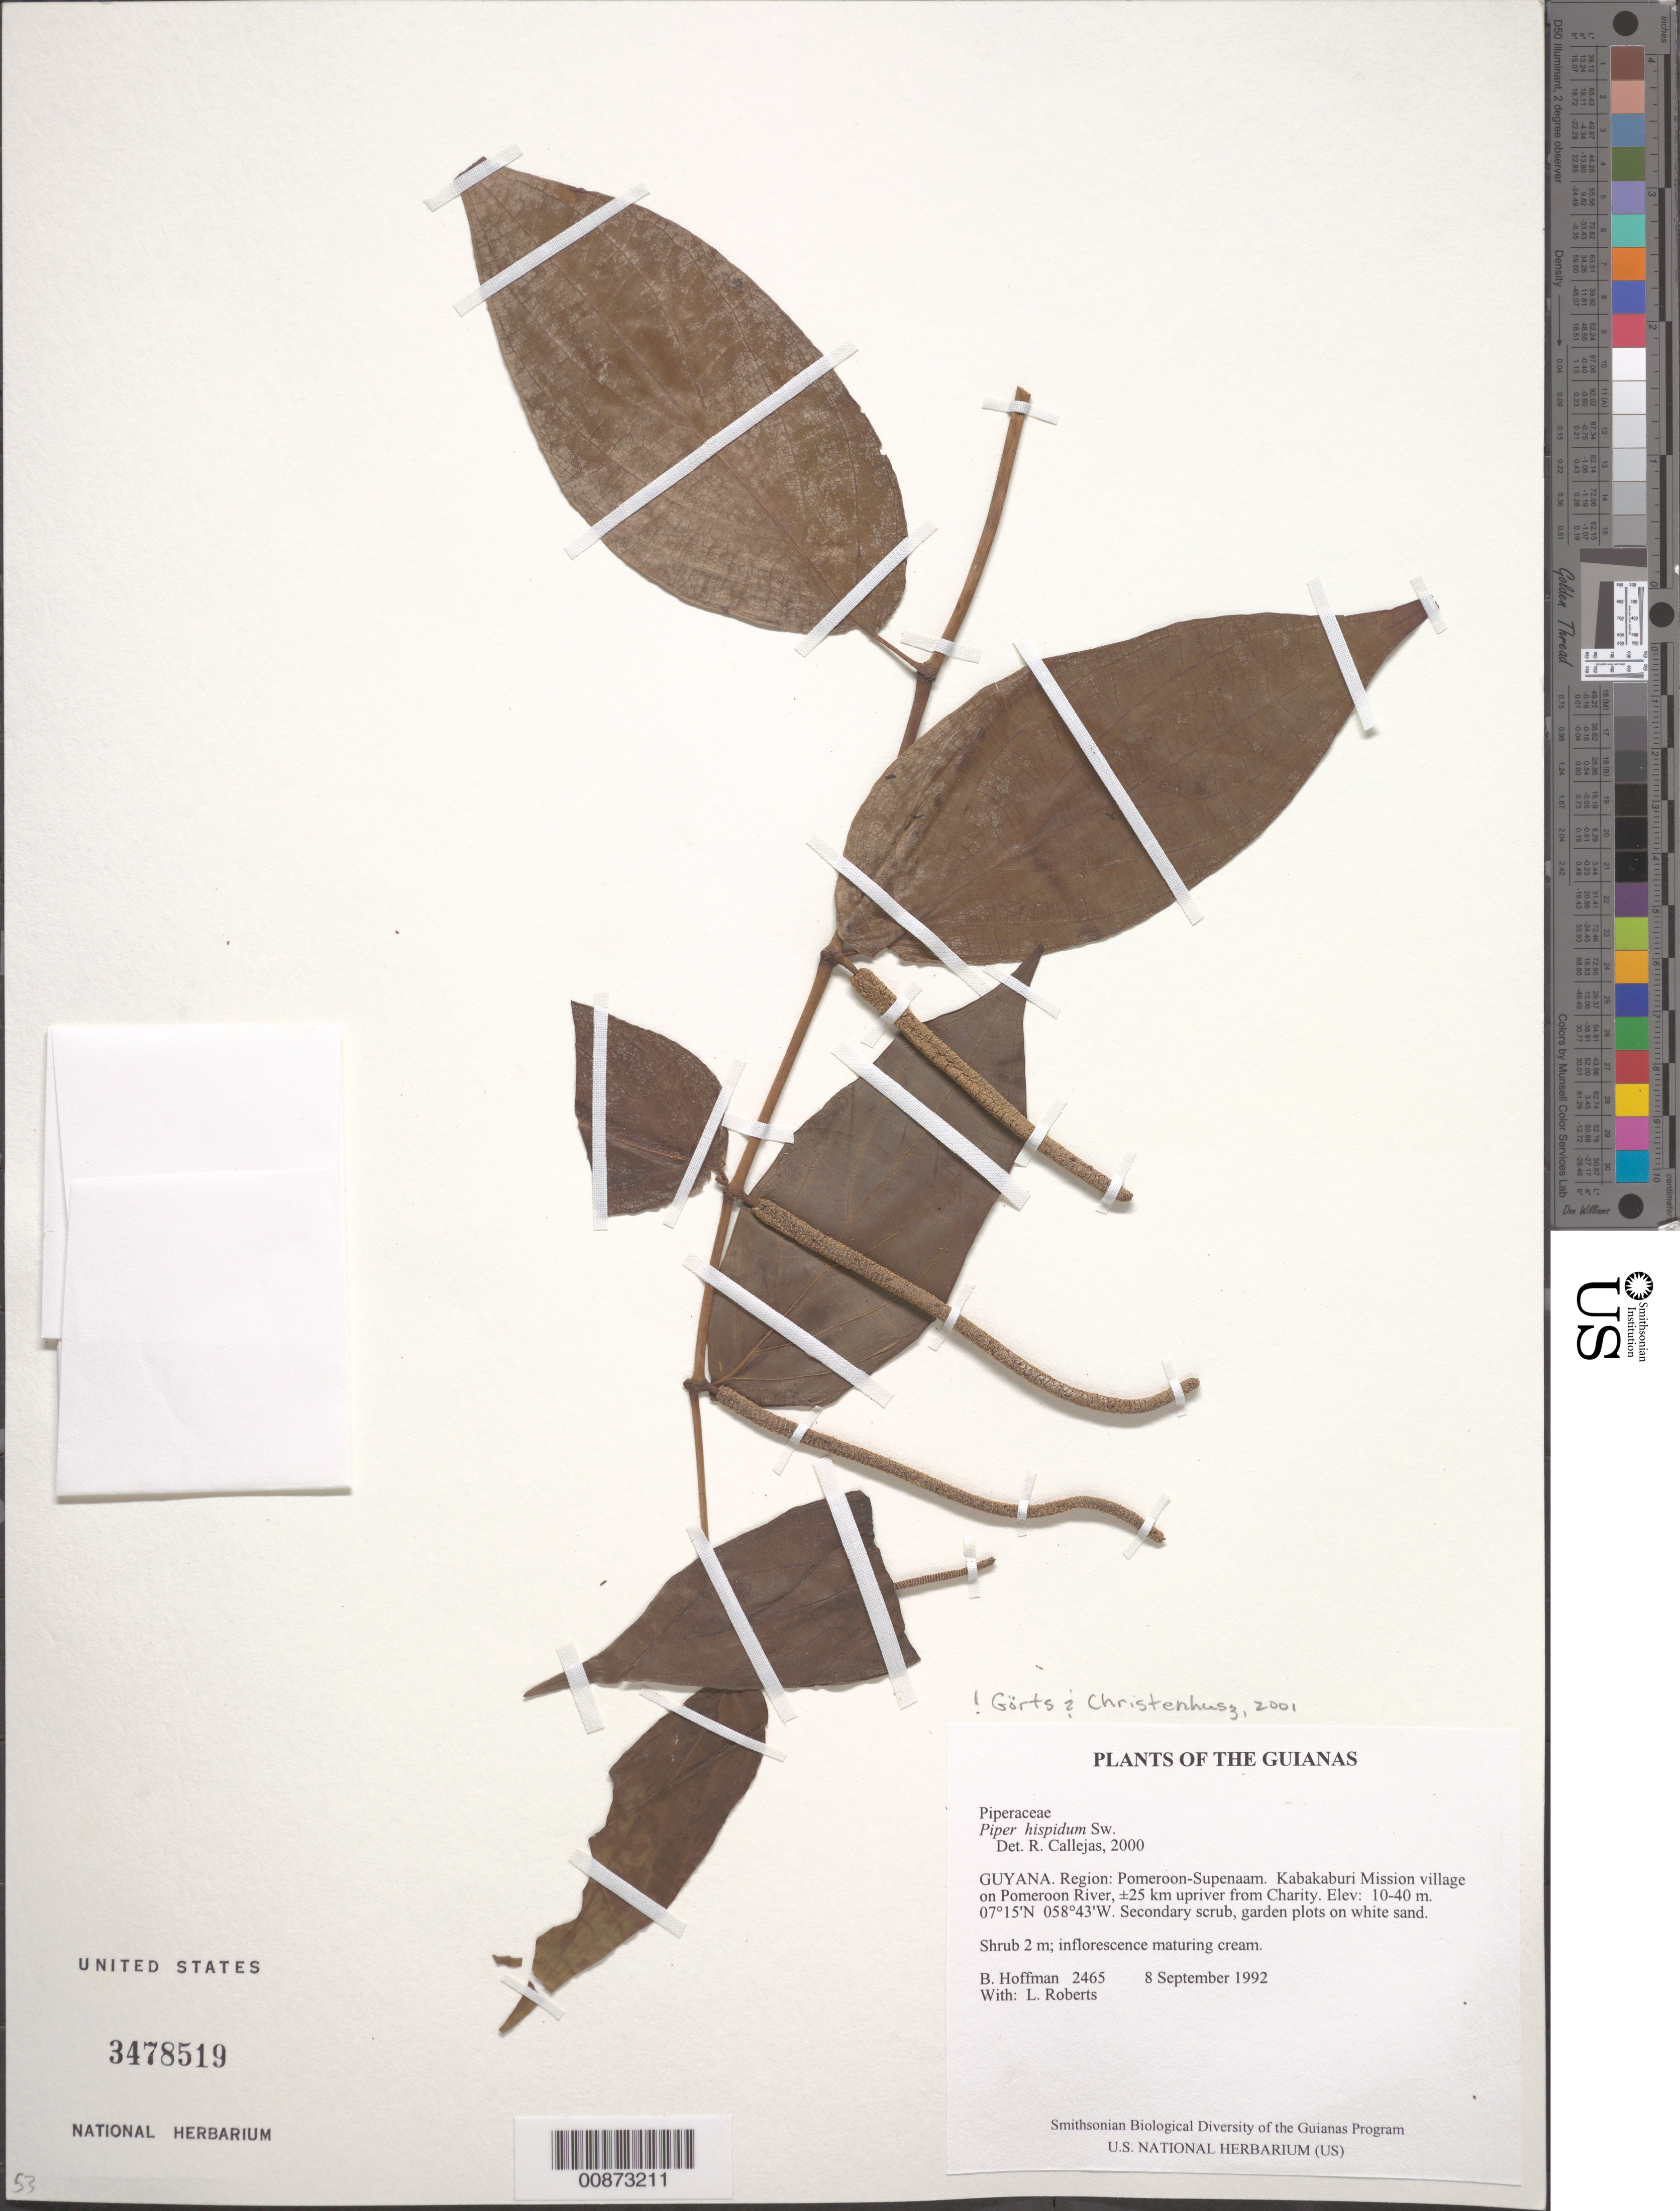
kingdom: Plantae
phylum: Tracheophyta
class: Magnoliopsida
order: Piperales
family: Piperaceae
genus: Piper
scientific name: Piper hispidum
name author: Sw.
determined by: Görts-van Rijn, A. R.; Christenhusz, M. J.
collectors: B. Hoffman & L. Roberts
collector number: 2465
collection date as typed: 8 September 1992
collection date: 1992-09-08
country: Guyana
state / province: Pomeroon-Supenaam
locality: Kabakaburi Mission village on Pomeroon River, ±25 km upriver from Charity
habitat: Secondary scrub, garden plots on white sand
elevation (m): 10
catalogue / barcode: US 3478519